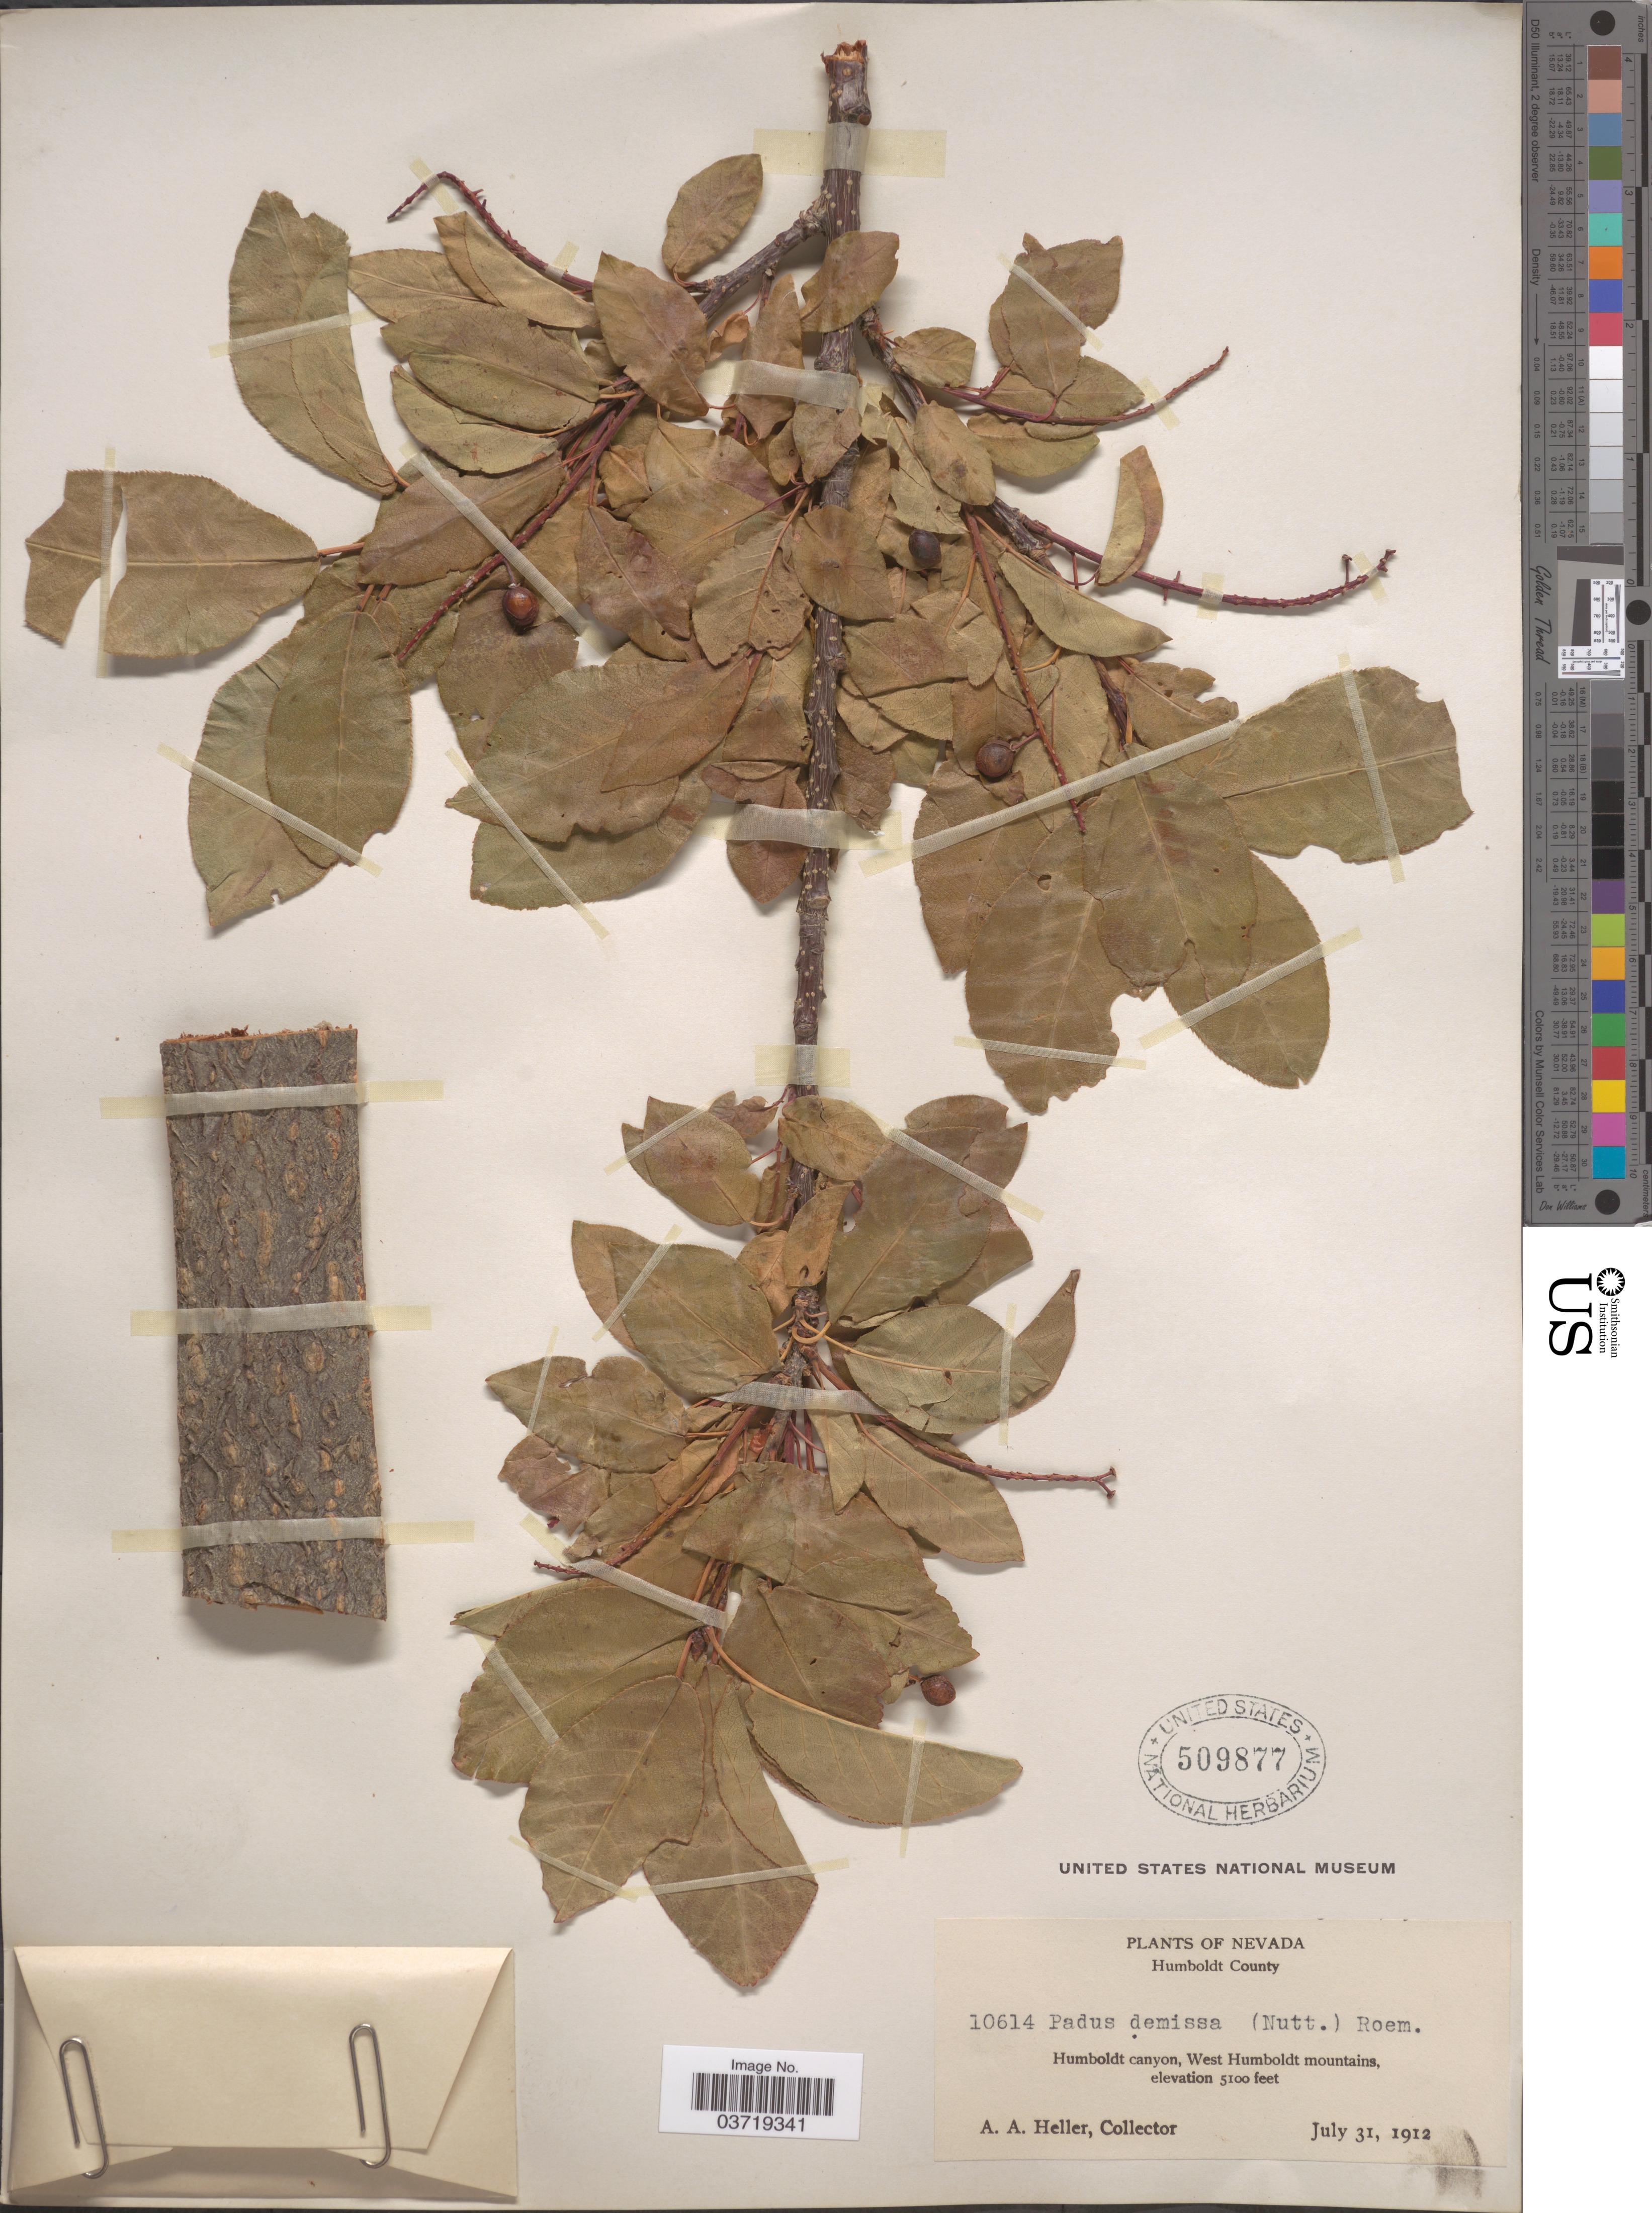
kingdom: Plantae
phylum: Tracheophyta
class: Magnoliopsida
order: Rosales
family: Rosaceae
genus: Prunus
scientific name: Prunus virginiana var. demissa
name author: (Nutt.) Torr.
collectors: A. A. Heller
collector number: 10614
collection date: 1912-07-31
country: United States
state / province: Nevada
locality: Humboldt County. Humboldt canyon, West Humboldt mountains.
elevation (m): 1554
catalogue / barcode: US 509877